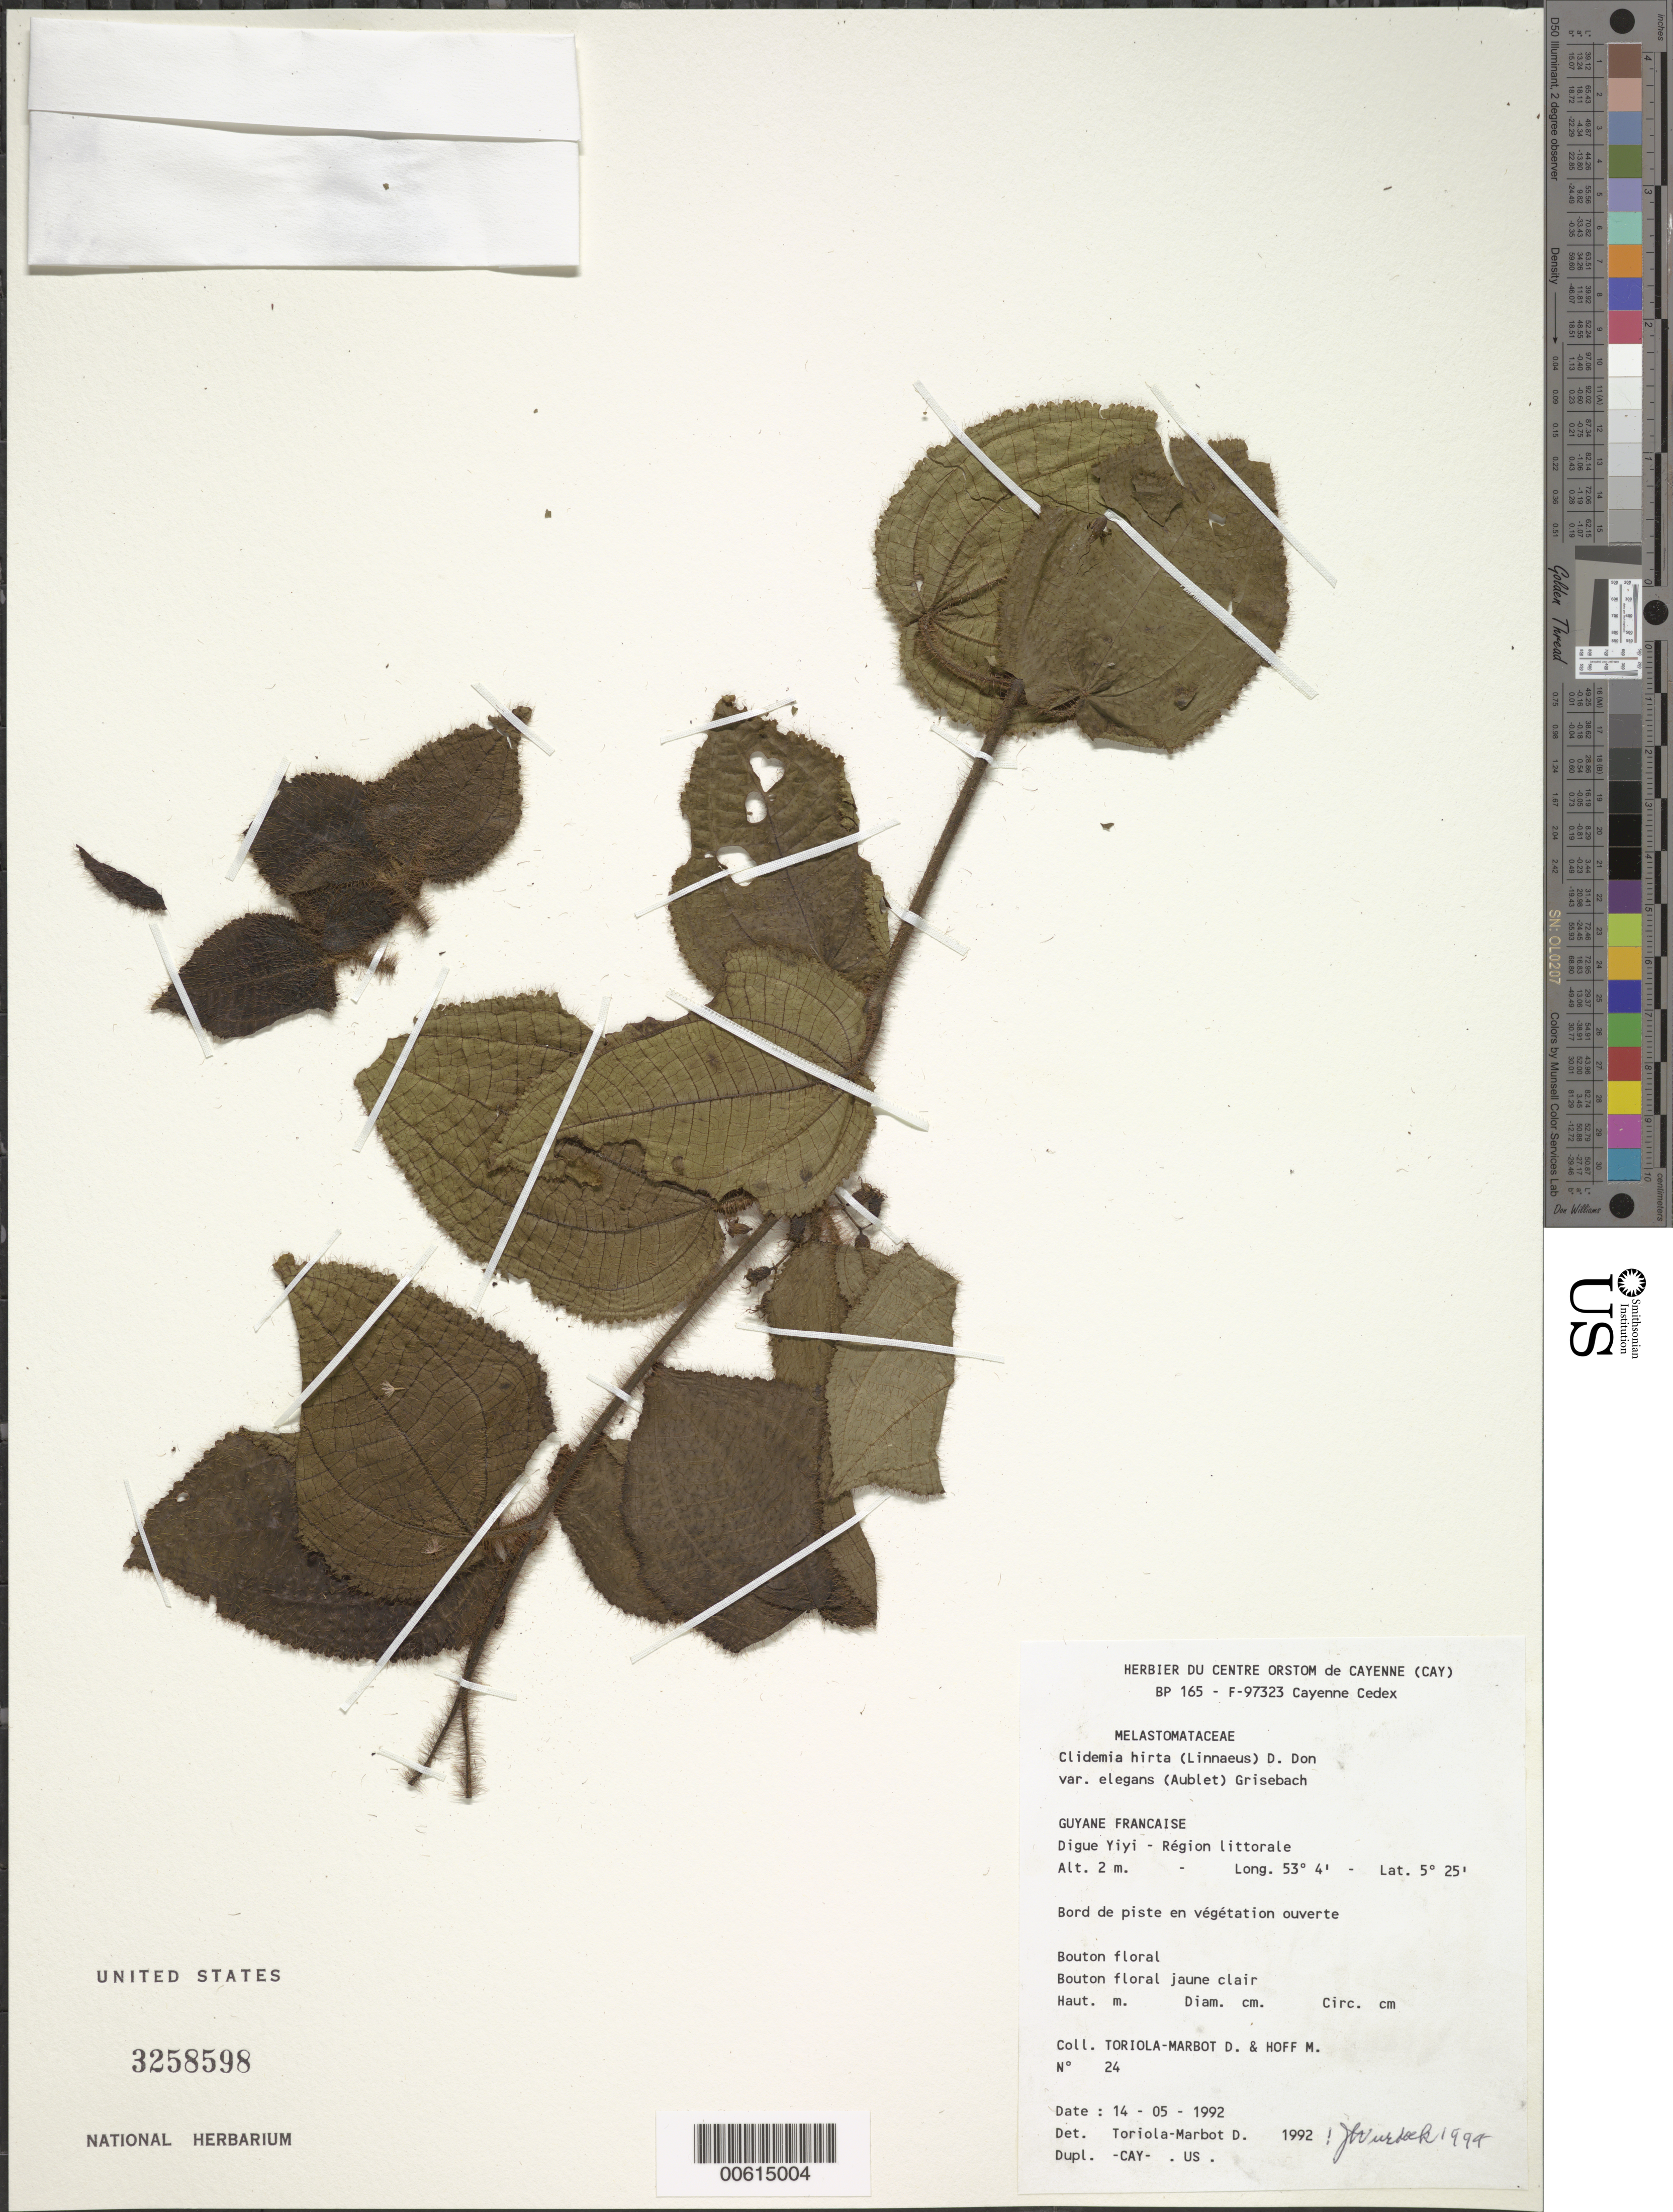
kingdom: Plantae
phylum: Tracheophyta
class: Magnoliopsida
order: Myrtales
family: Melastomataceae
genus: Clidemia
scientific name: Clidemia hirta var. elegans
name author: (Aubl.) Griseb.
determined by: Wurdack, John J., (US), US (UNITED STATES)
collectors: D. Toriola-Marbot & M. Hoff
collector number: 24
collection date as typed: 14-May-92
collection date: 1992-05-14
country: French Guiana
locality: Digue Yiyi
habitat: Region littorale. Borde de piste vegetation ouverte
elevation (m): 2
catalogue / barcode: US 3258598